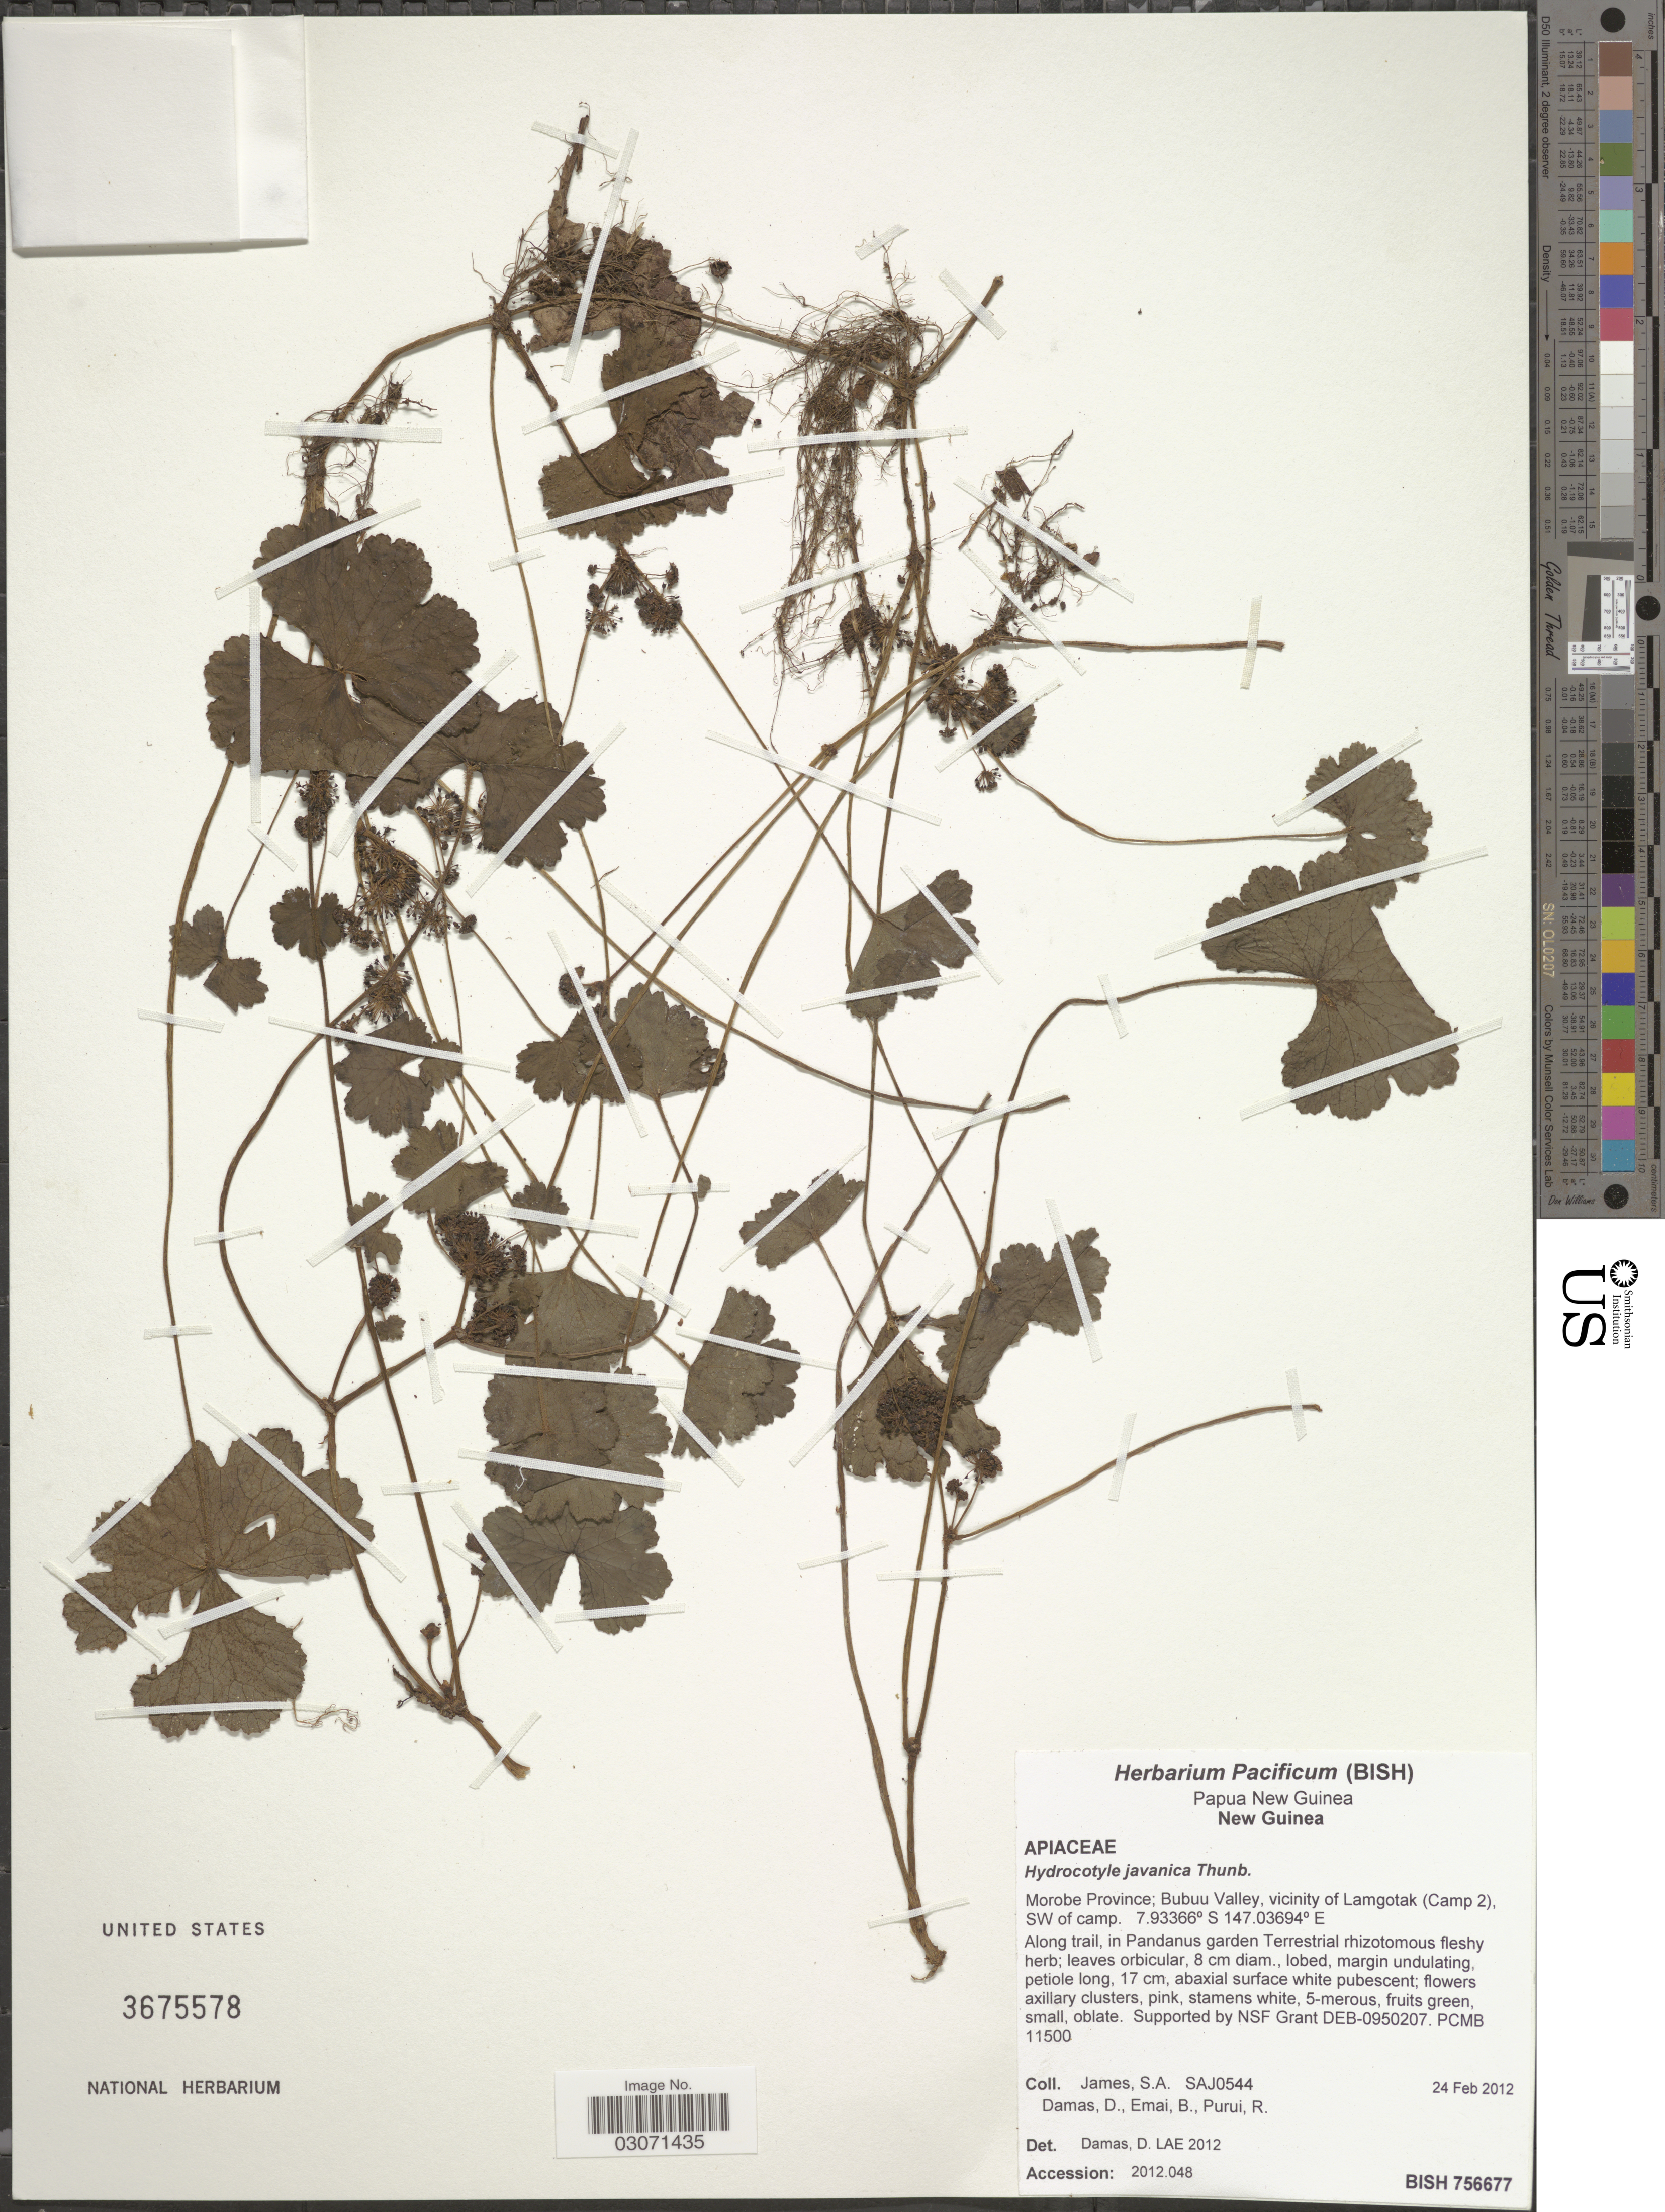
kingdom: Plantae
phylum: Tracheophyta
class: Magnoliopsida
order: Apiales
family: Araliaceae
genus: Hydrocotyle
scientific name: Hydrocotyle javanica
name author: Thunb.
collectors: S. James, D. Damas, B. Emai & R. Purui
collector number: SAJ0544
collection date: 2012-02-24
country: Papua New Guinea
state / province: Morobe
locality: New Guinea. Bubuu Valley, vicinity of Lamgotak (Camp 2), SW of camp.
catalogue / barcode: US 3675578